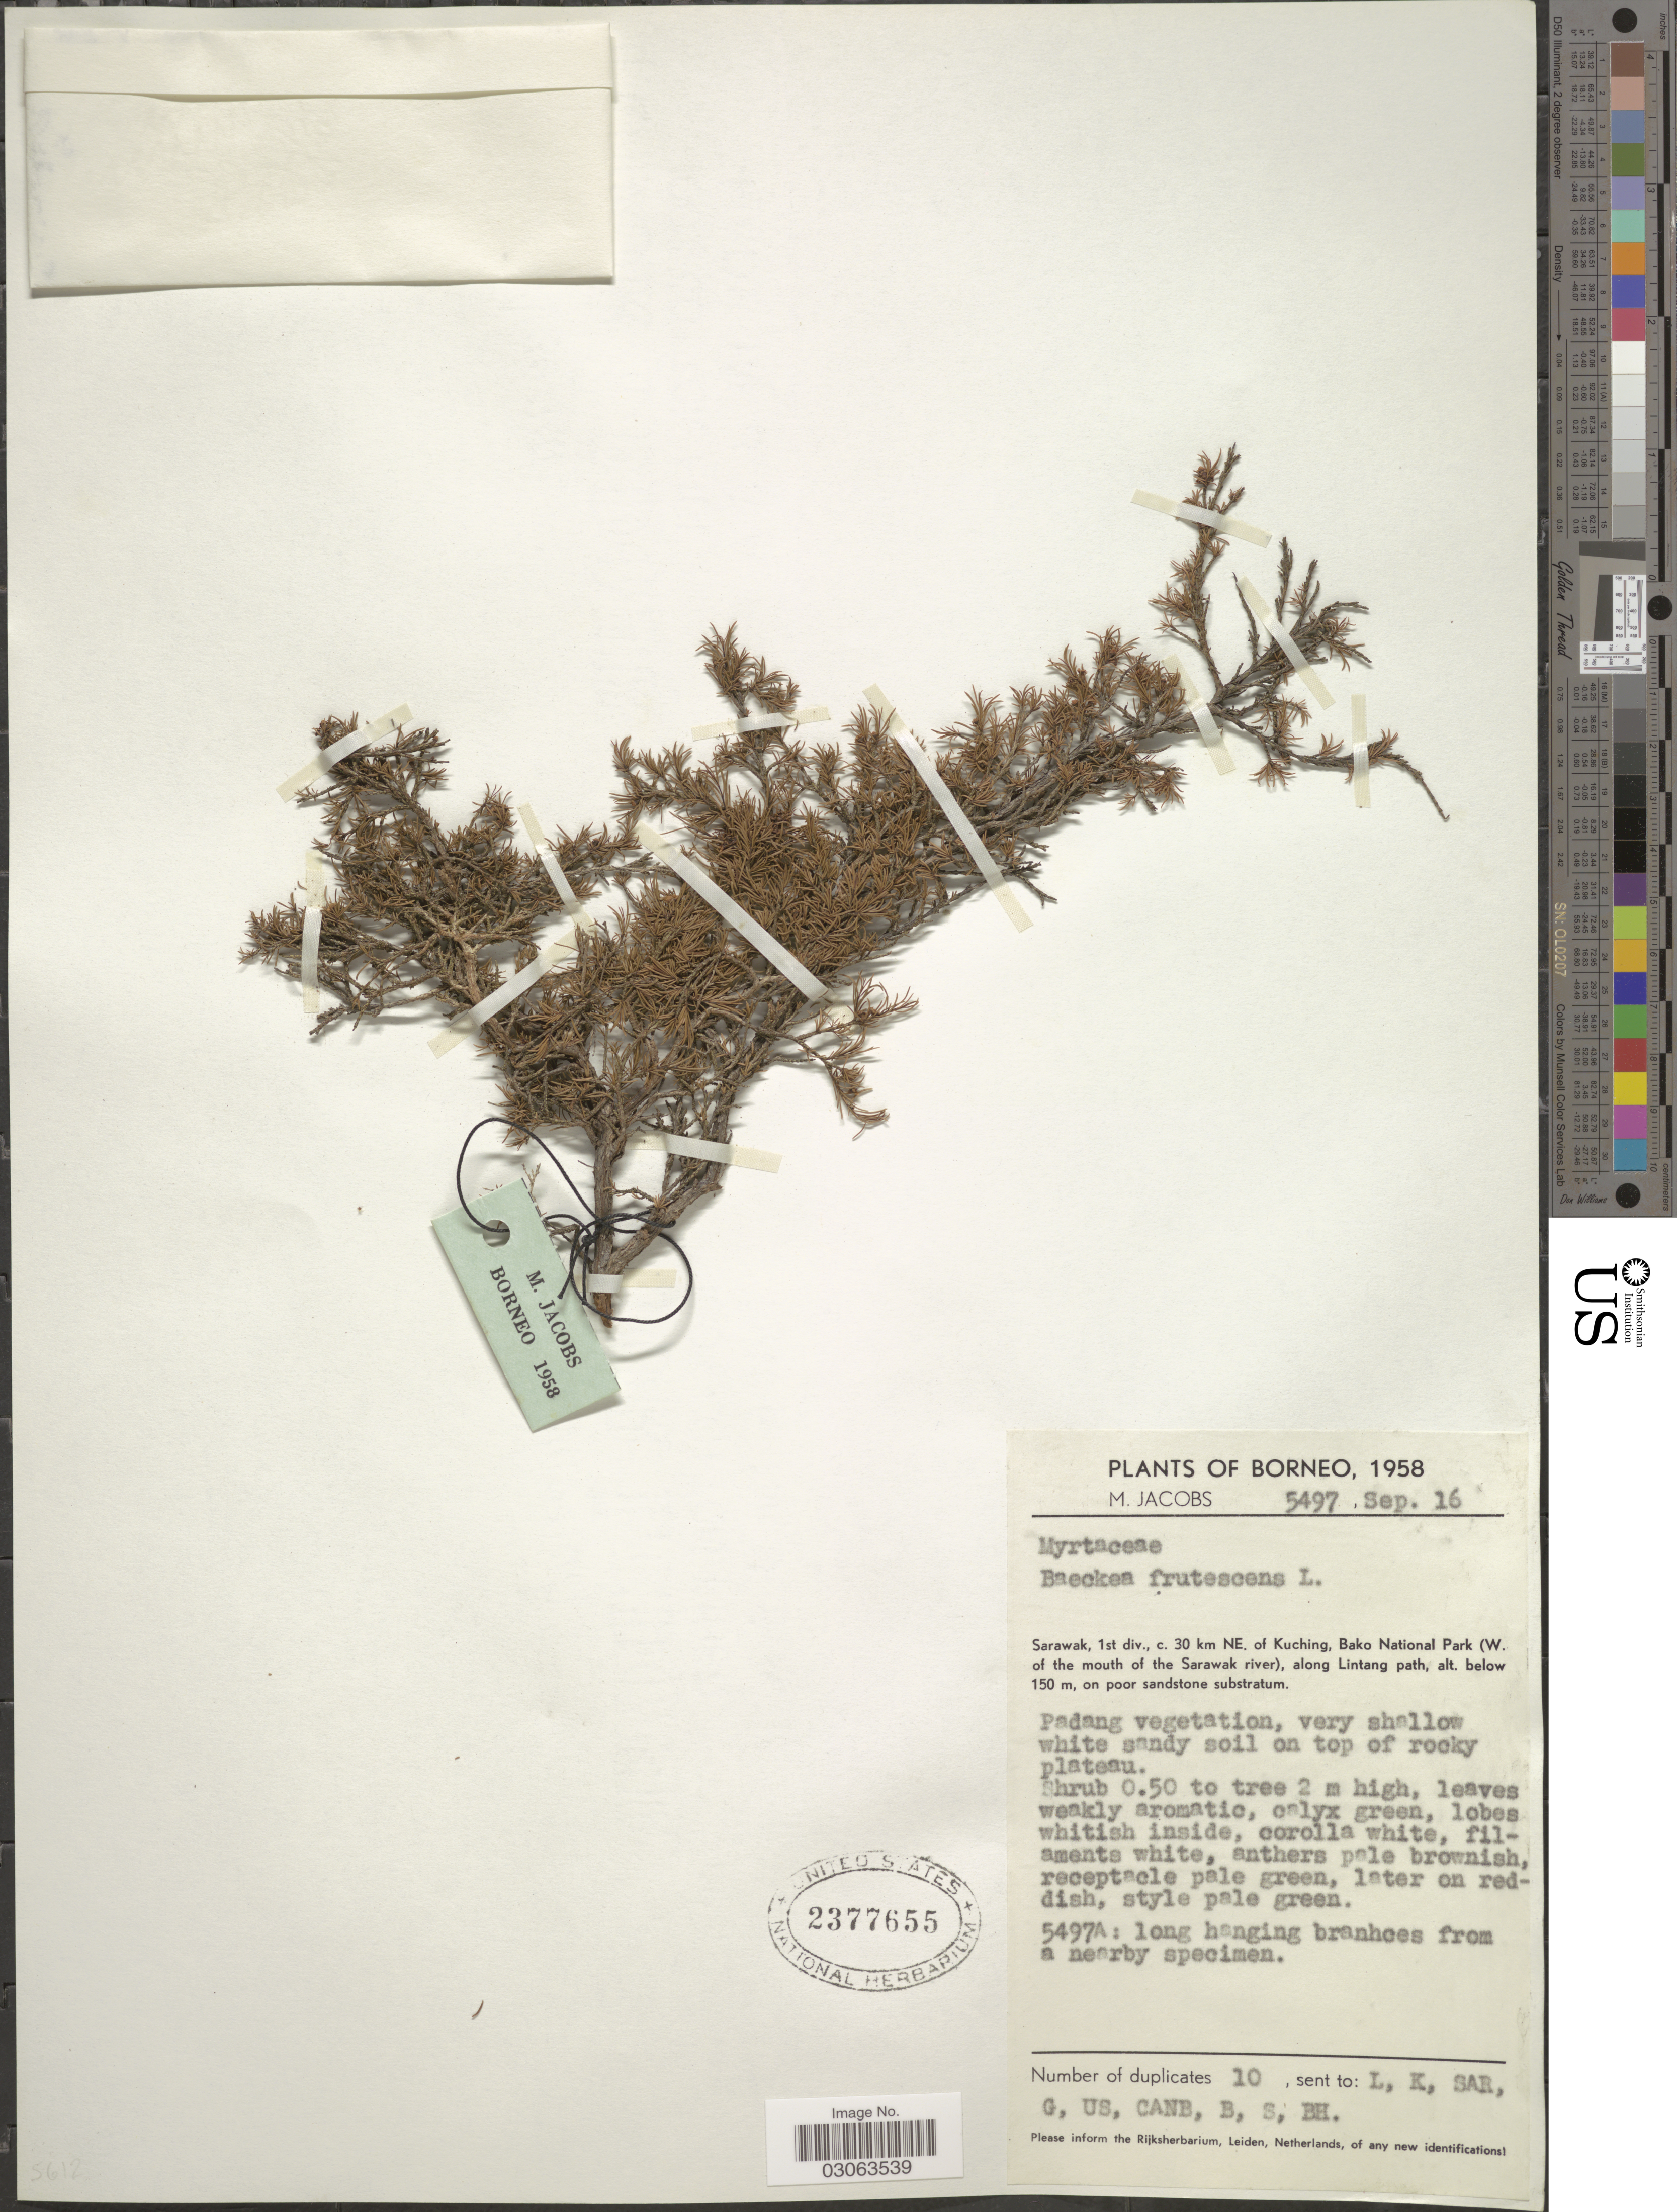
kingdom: Plantae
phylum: Tracheophyta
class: Magnoliopsida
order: Myrtales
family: Myrtaceae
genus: Baeckea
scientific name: Baeckea frutescens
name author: L.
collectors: M. Jacobs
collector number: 5497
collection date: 1958-09-16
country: Malaysia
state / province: Sarawak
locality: Borneo. 1st div., c. 30 km NE. of Kuching, Bako National Park (W. of the mouth of the Sarawak river), along Lintang path.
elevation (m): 150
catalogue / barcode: US 2377655